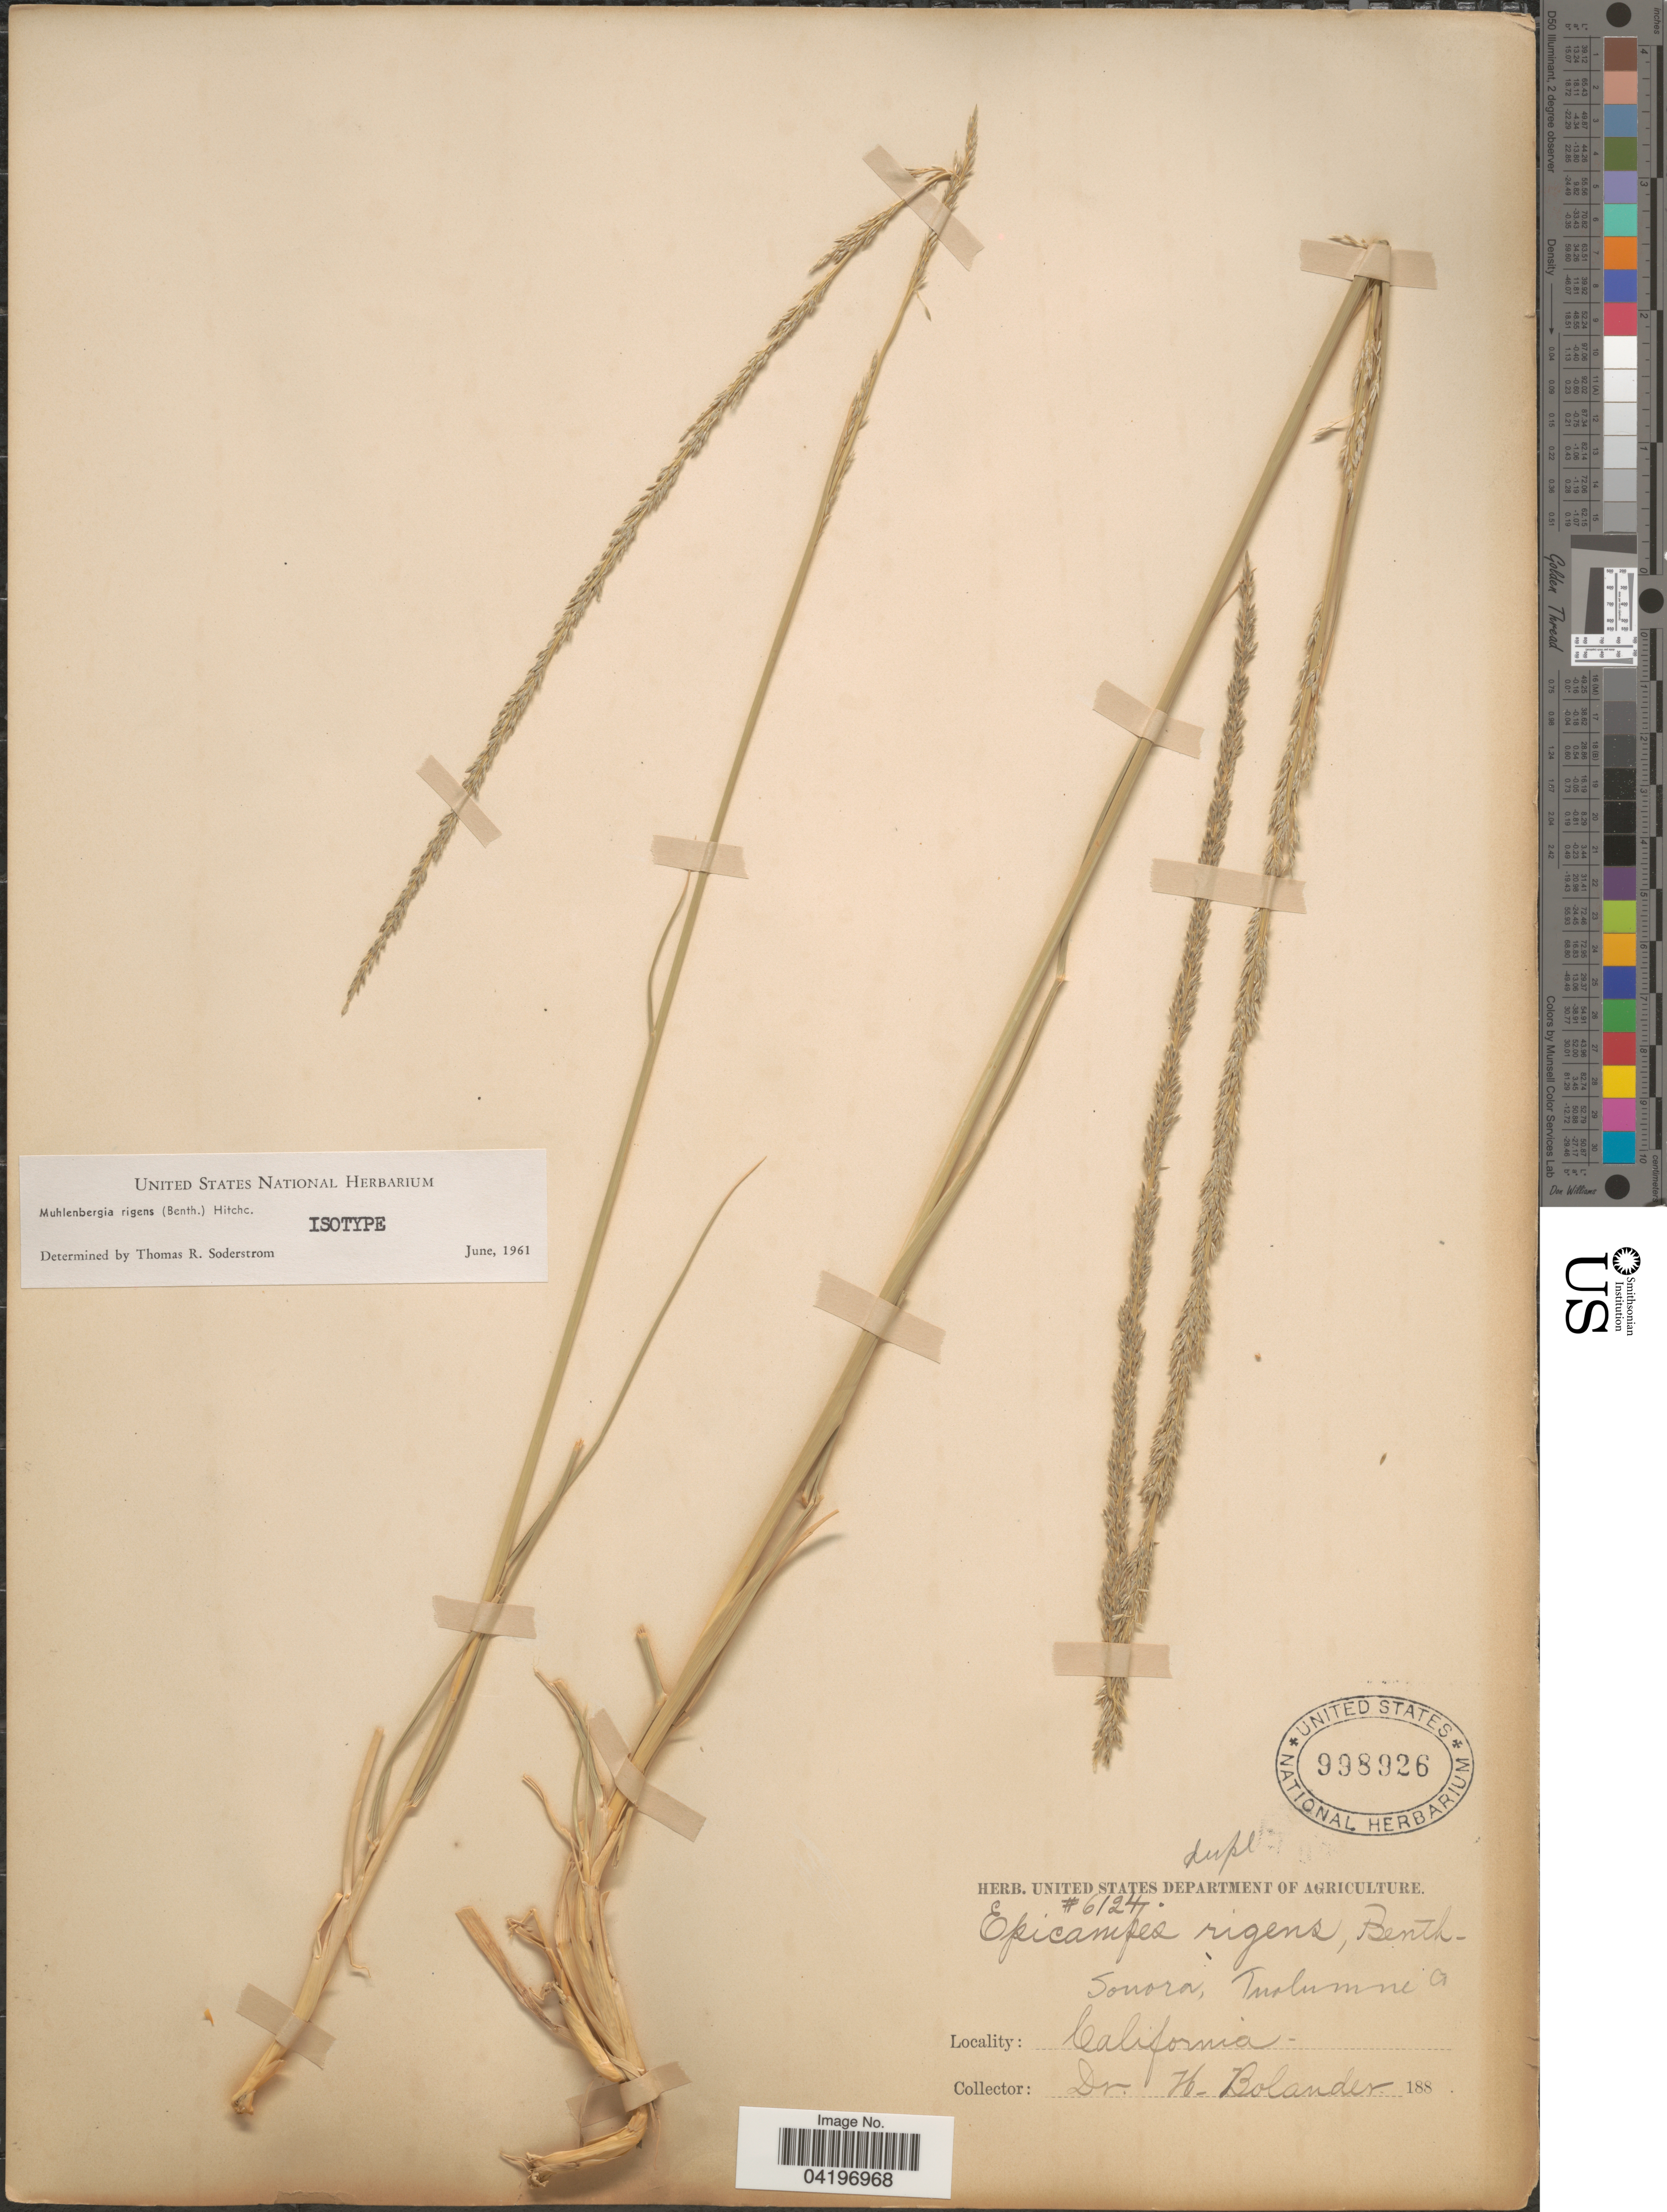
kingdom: Plantae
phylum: Tracheophyta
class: Liliopsida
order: Poales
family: Poaceae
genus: Muhlenbergia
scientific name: Muhlenbergia rigens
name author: (Benth.) Hitchc.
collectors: H. Bolander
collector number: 6124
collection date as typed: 188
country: United States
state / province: California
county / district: Tuolumne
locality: Sonora, Tuolumne Co.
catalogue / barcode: US 998926